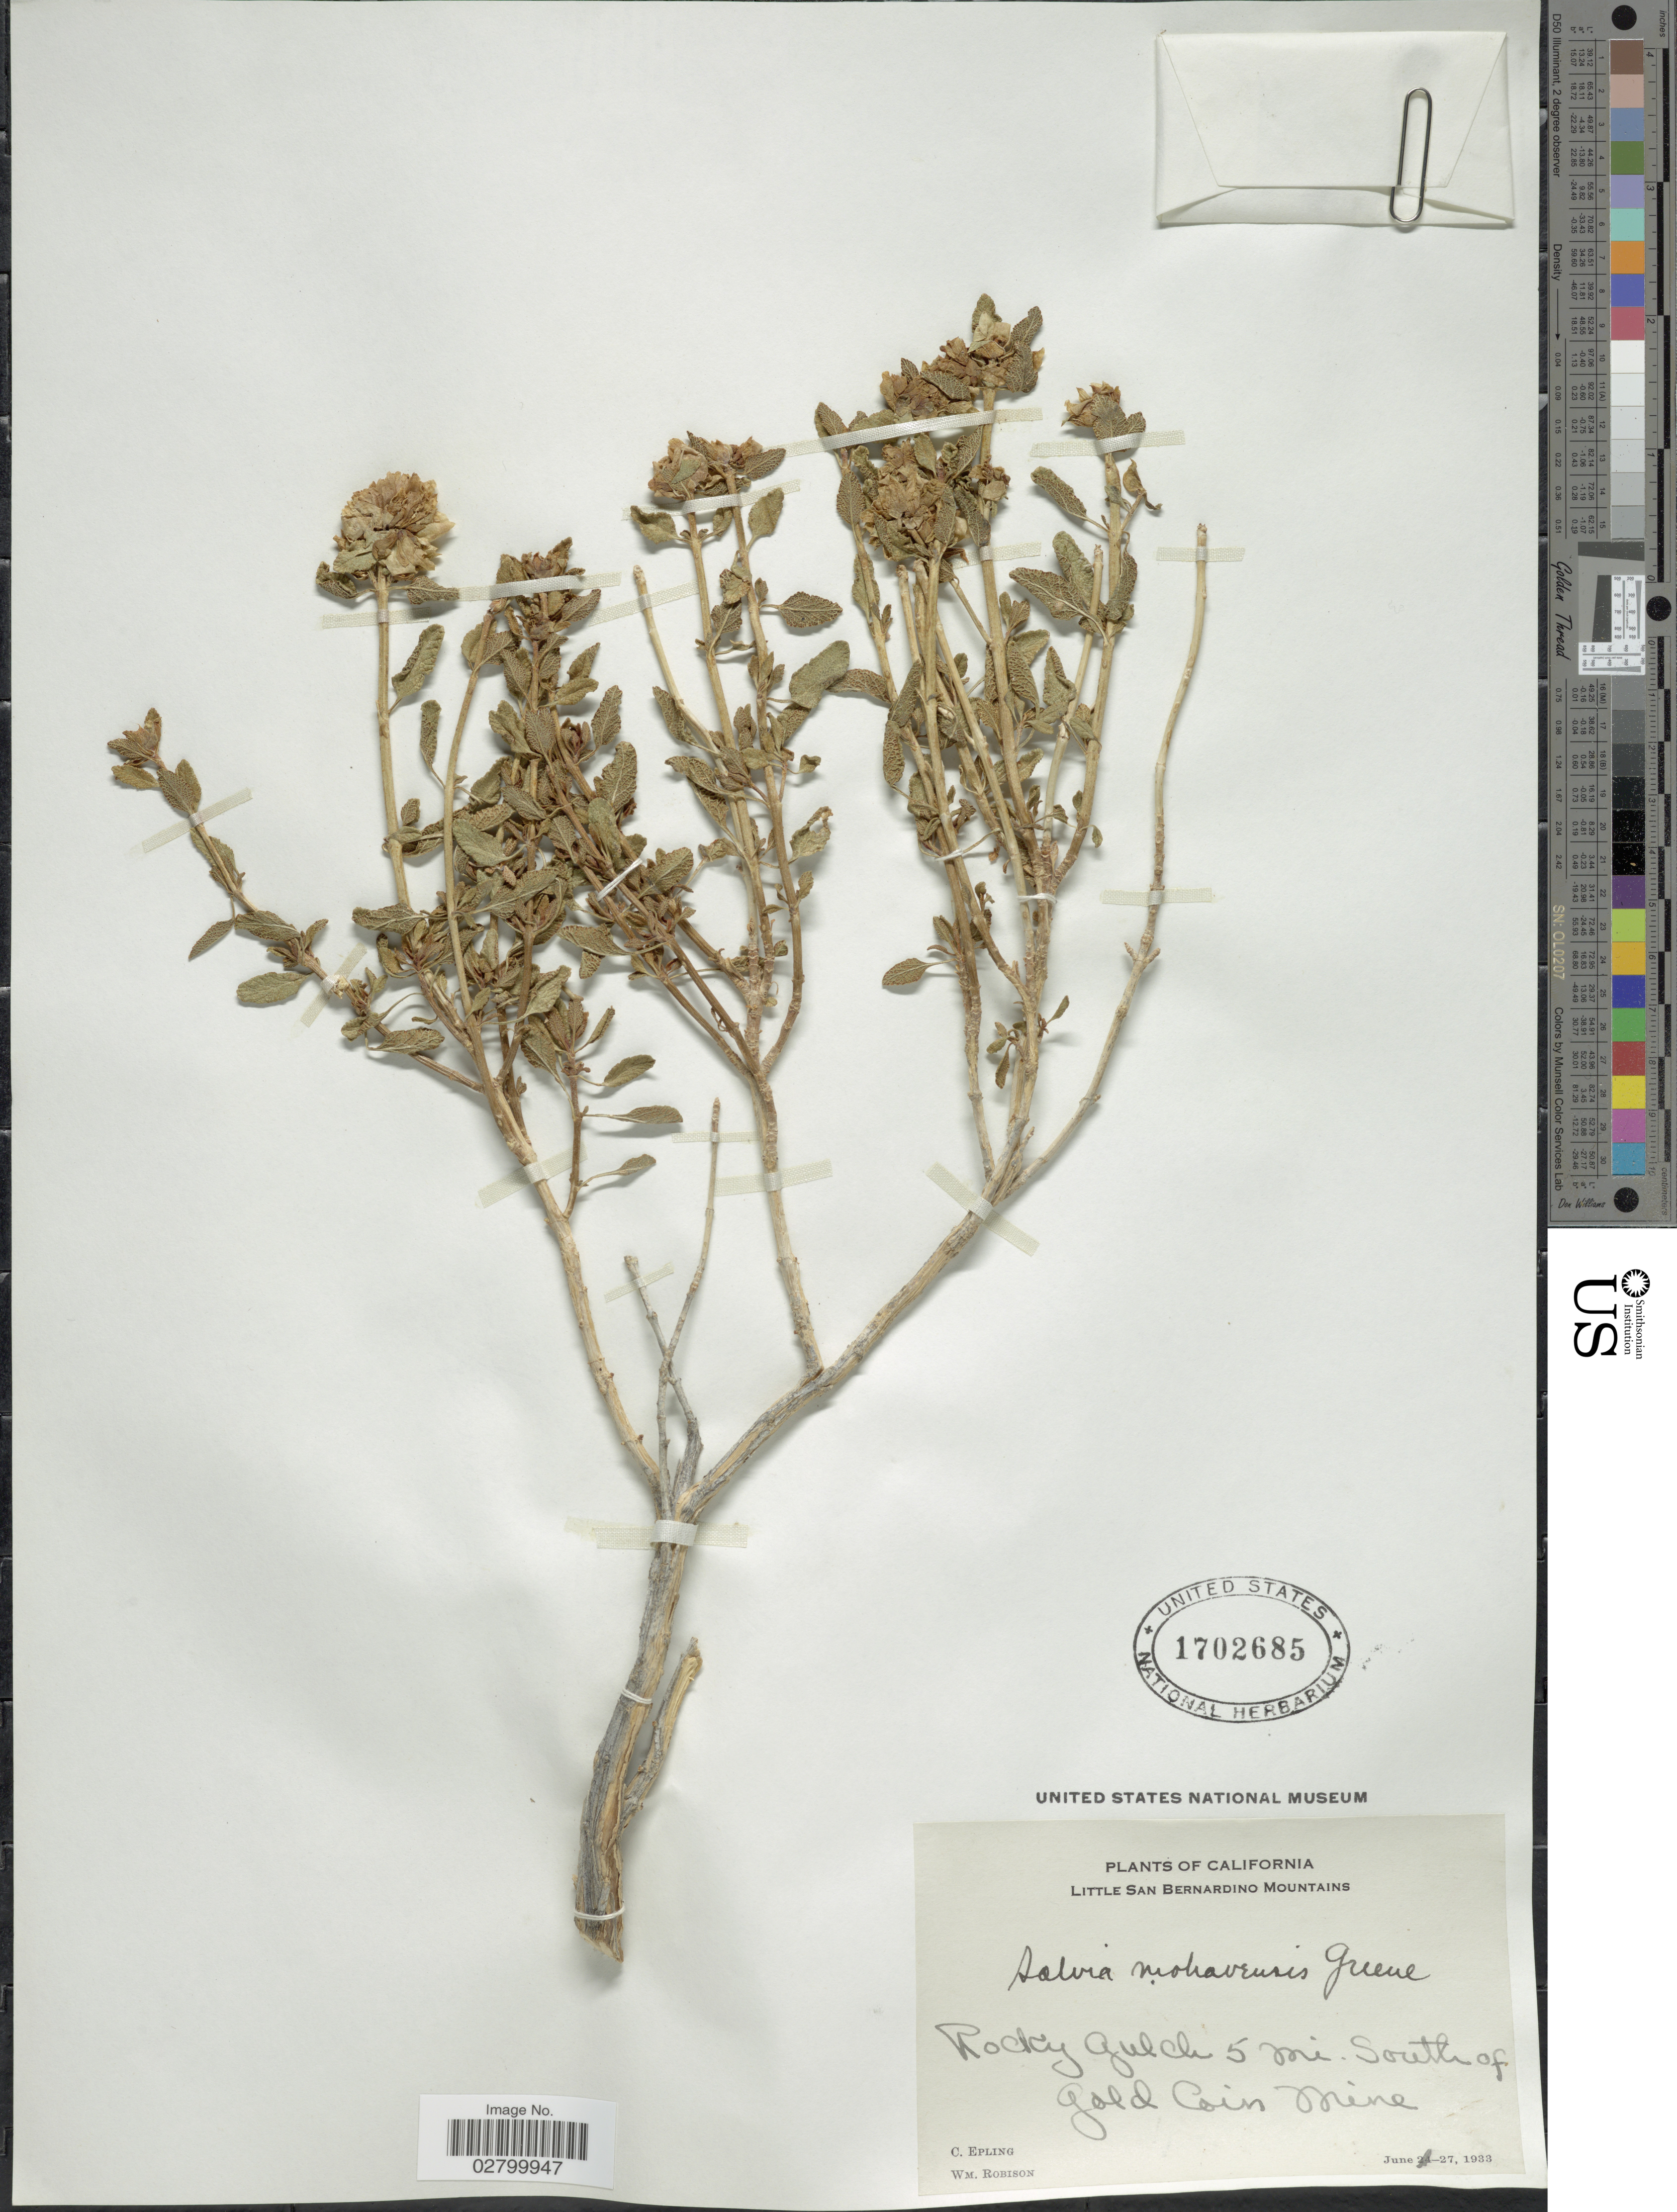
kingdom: Plantae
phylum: Tracheophyta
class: Magnoliopsida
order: Lamiales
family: Lamiaceae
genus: Salvia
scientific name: Salvia mohavensis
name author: Greene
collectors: C. C. Epling & W. Robison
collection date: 1933-06-27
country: United States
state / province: California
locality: Little San Bernardino Mountains. Rocky Gulch 5 mi. South of Gold Coin Mine.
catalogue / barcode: US 1702685